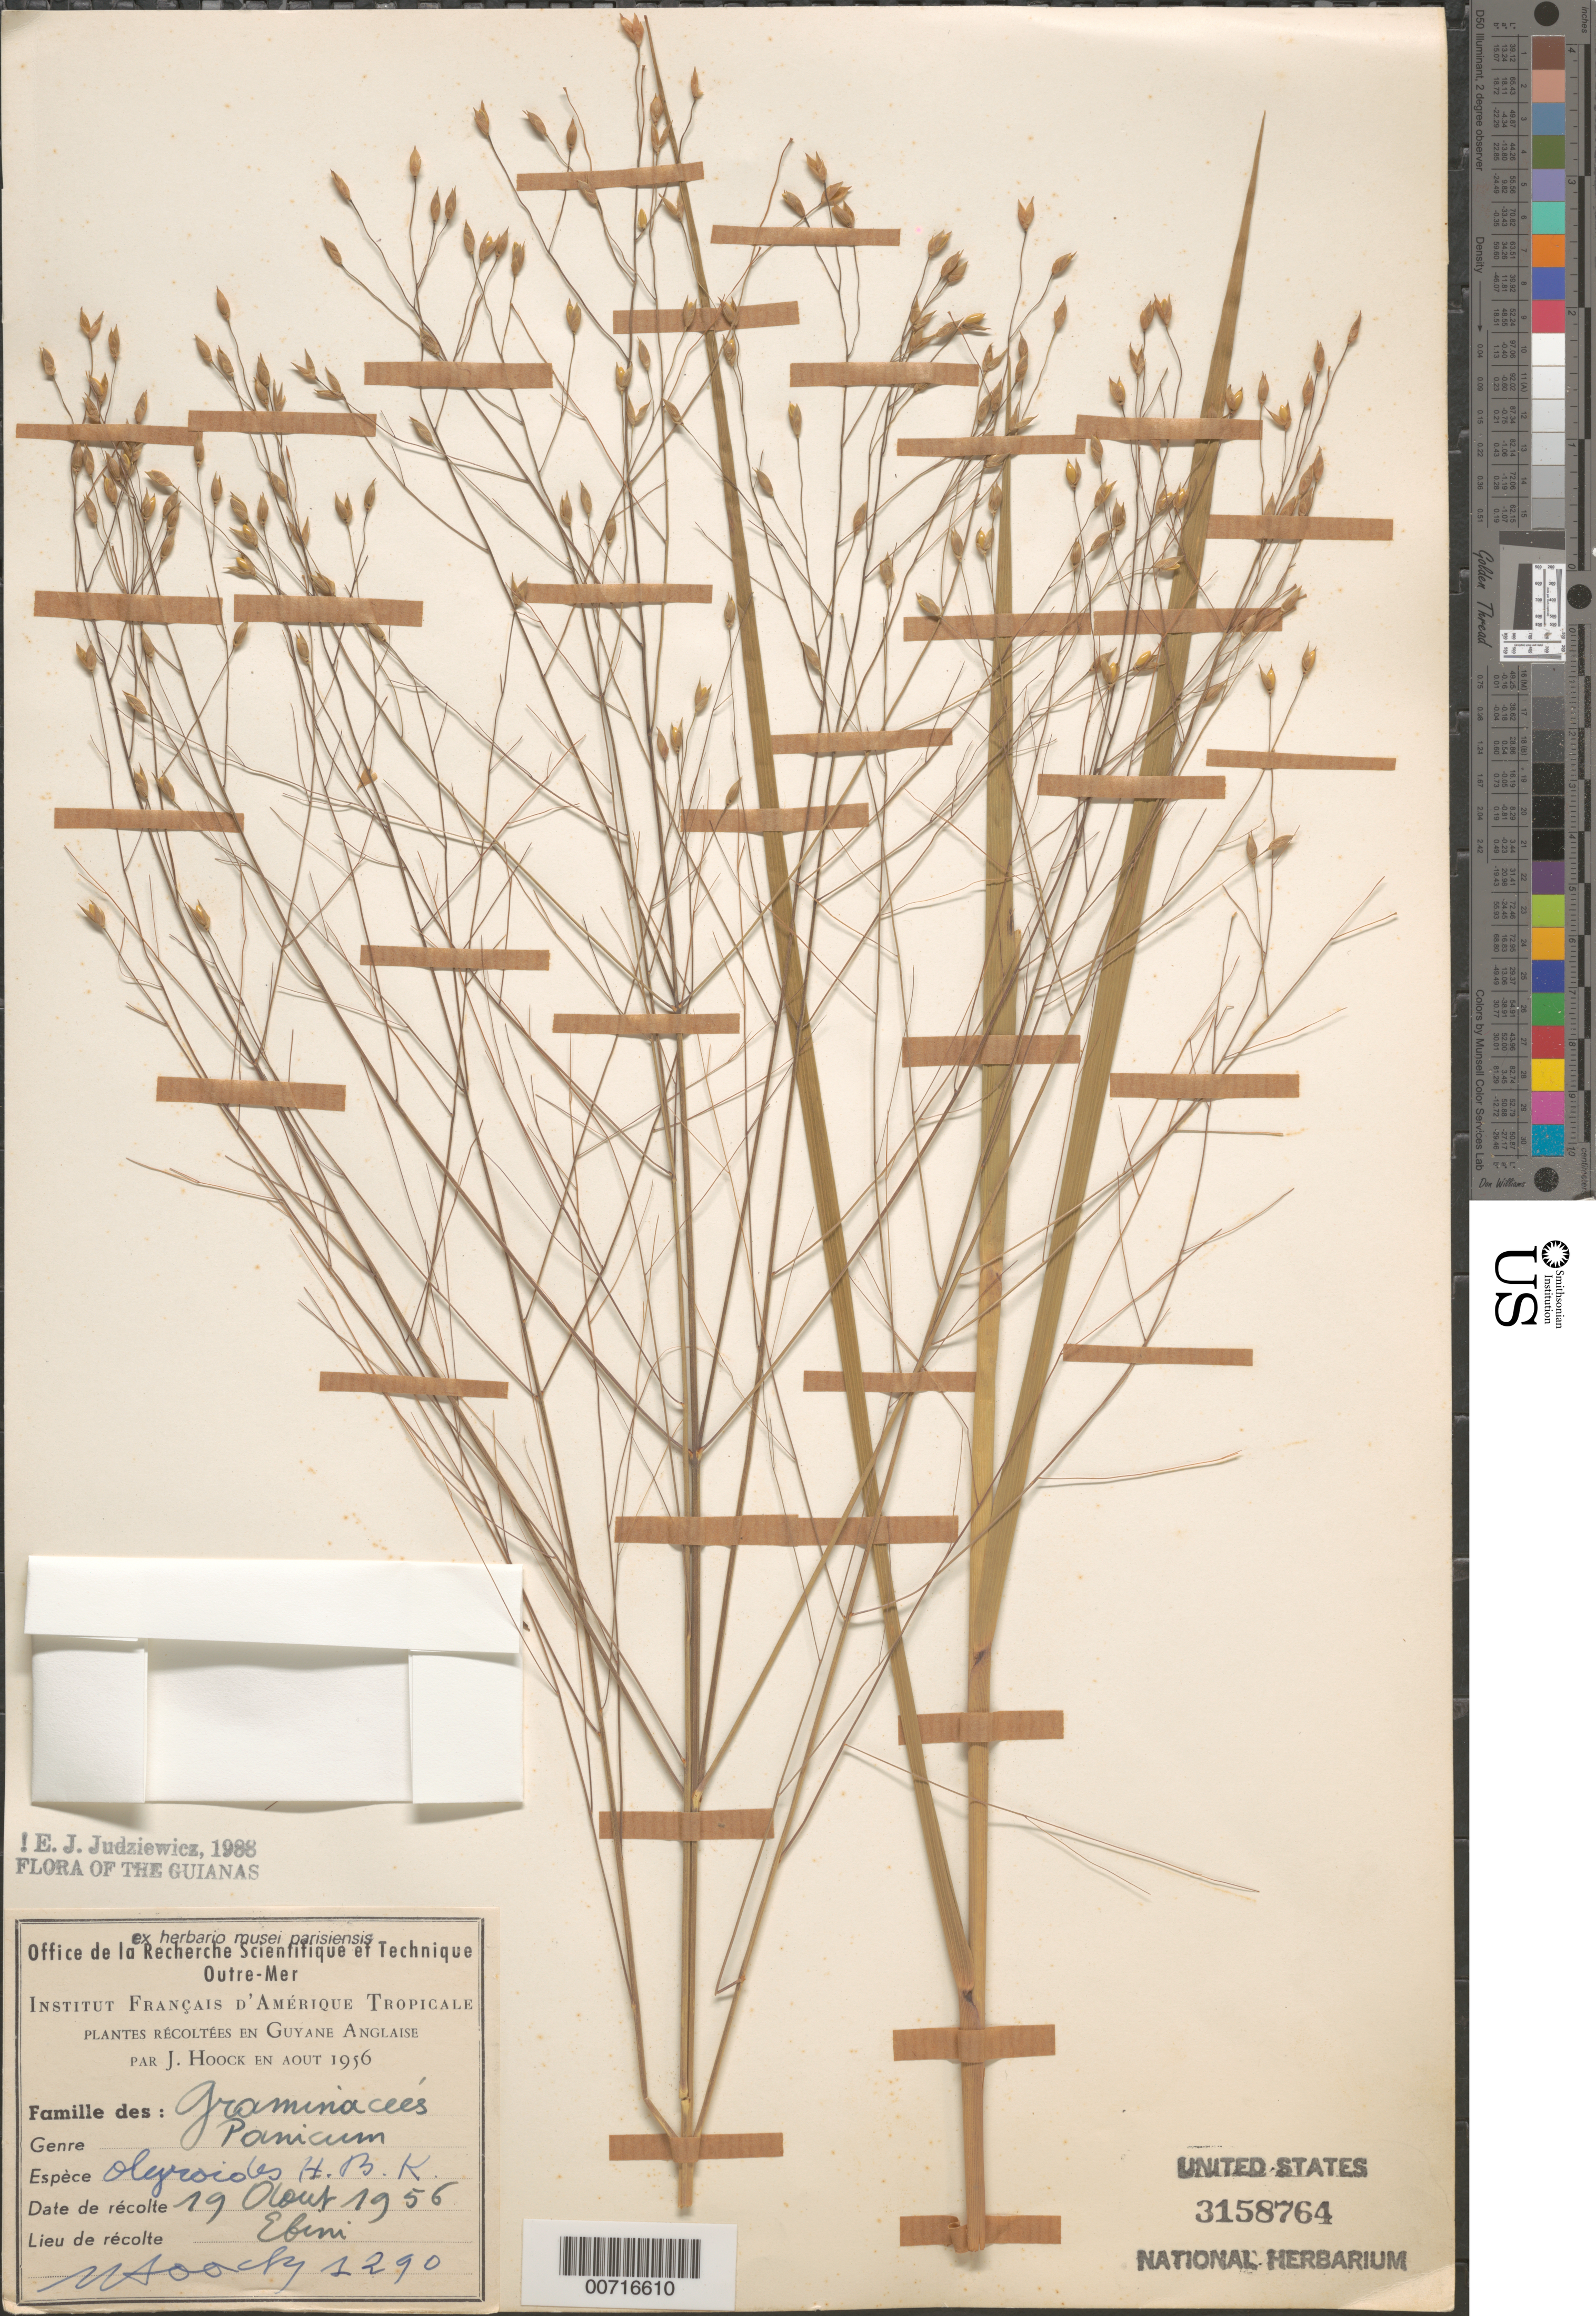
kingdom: Plantae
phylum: Tracheophyta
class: Liliopsida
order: Poales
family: Poaceae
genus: Panicum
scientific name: Panicum olyroides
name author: Kunth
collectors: J. Hoock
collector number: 1290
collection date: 1956-08-19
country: Guyana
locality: Guyane Anglaise. Ebini.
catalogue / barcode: US 3158764